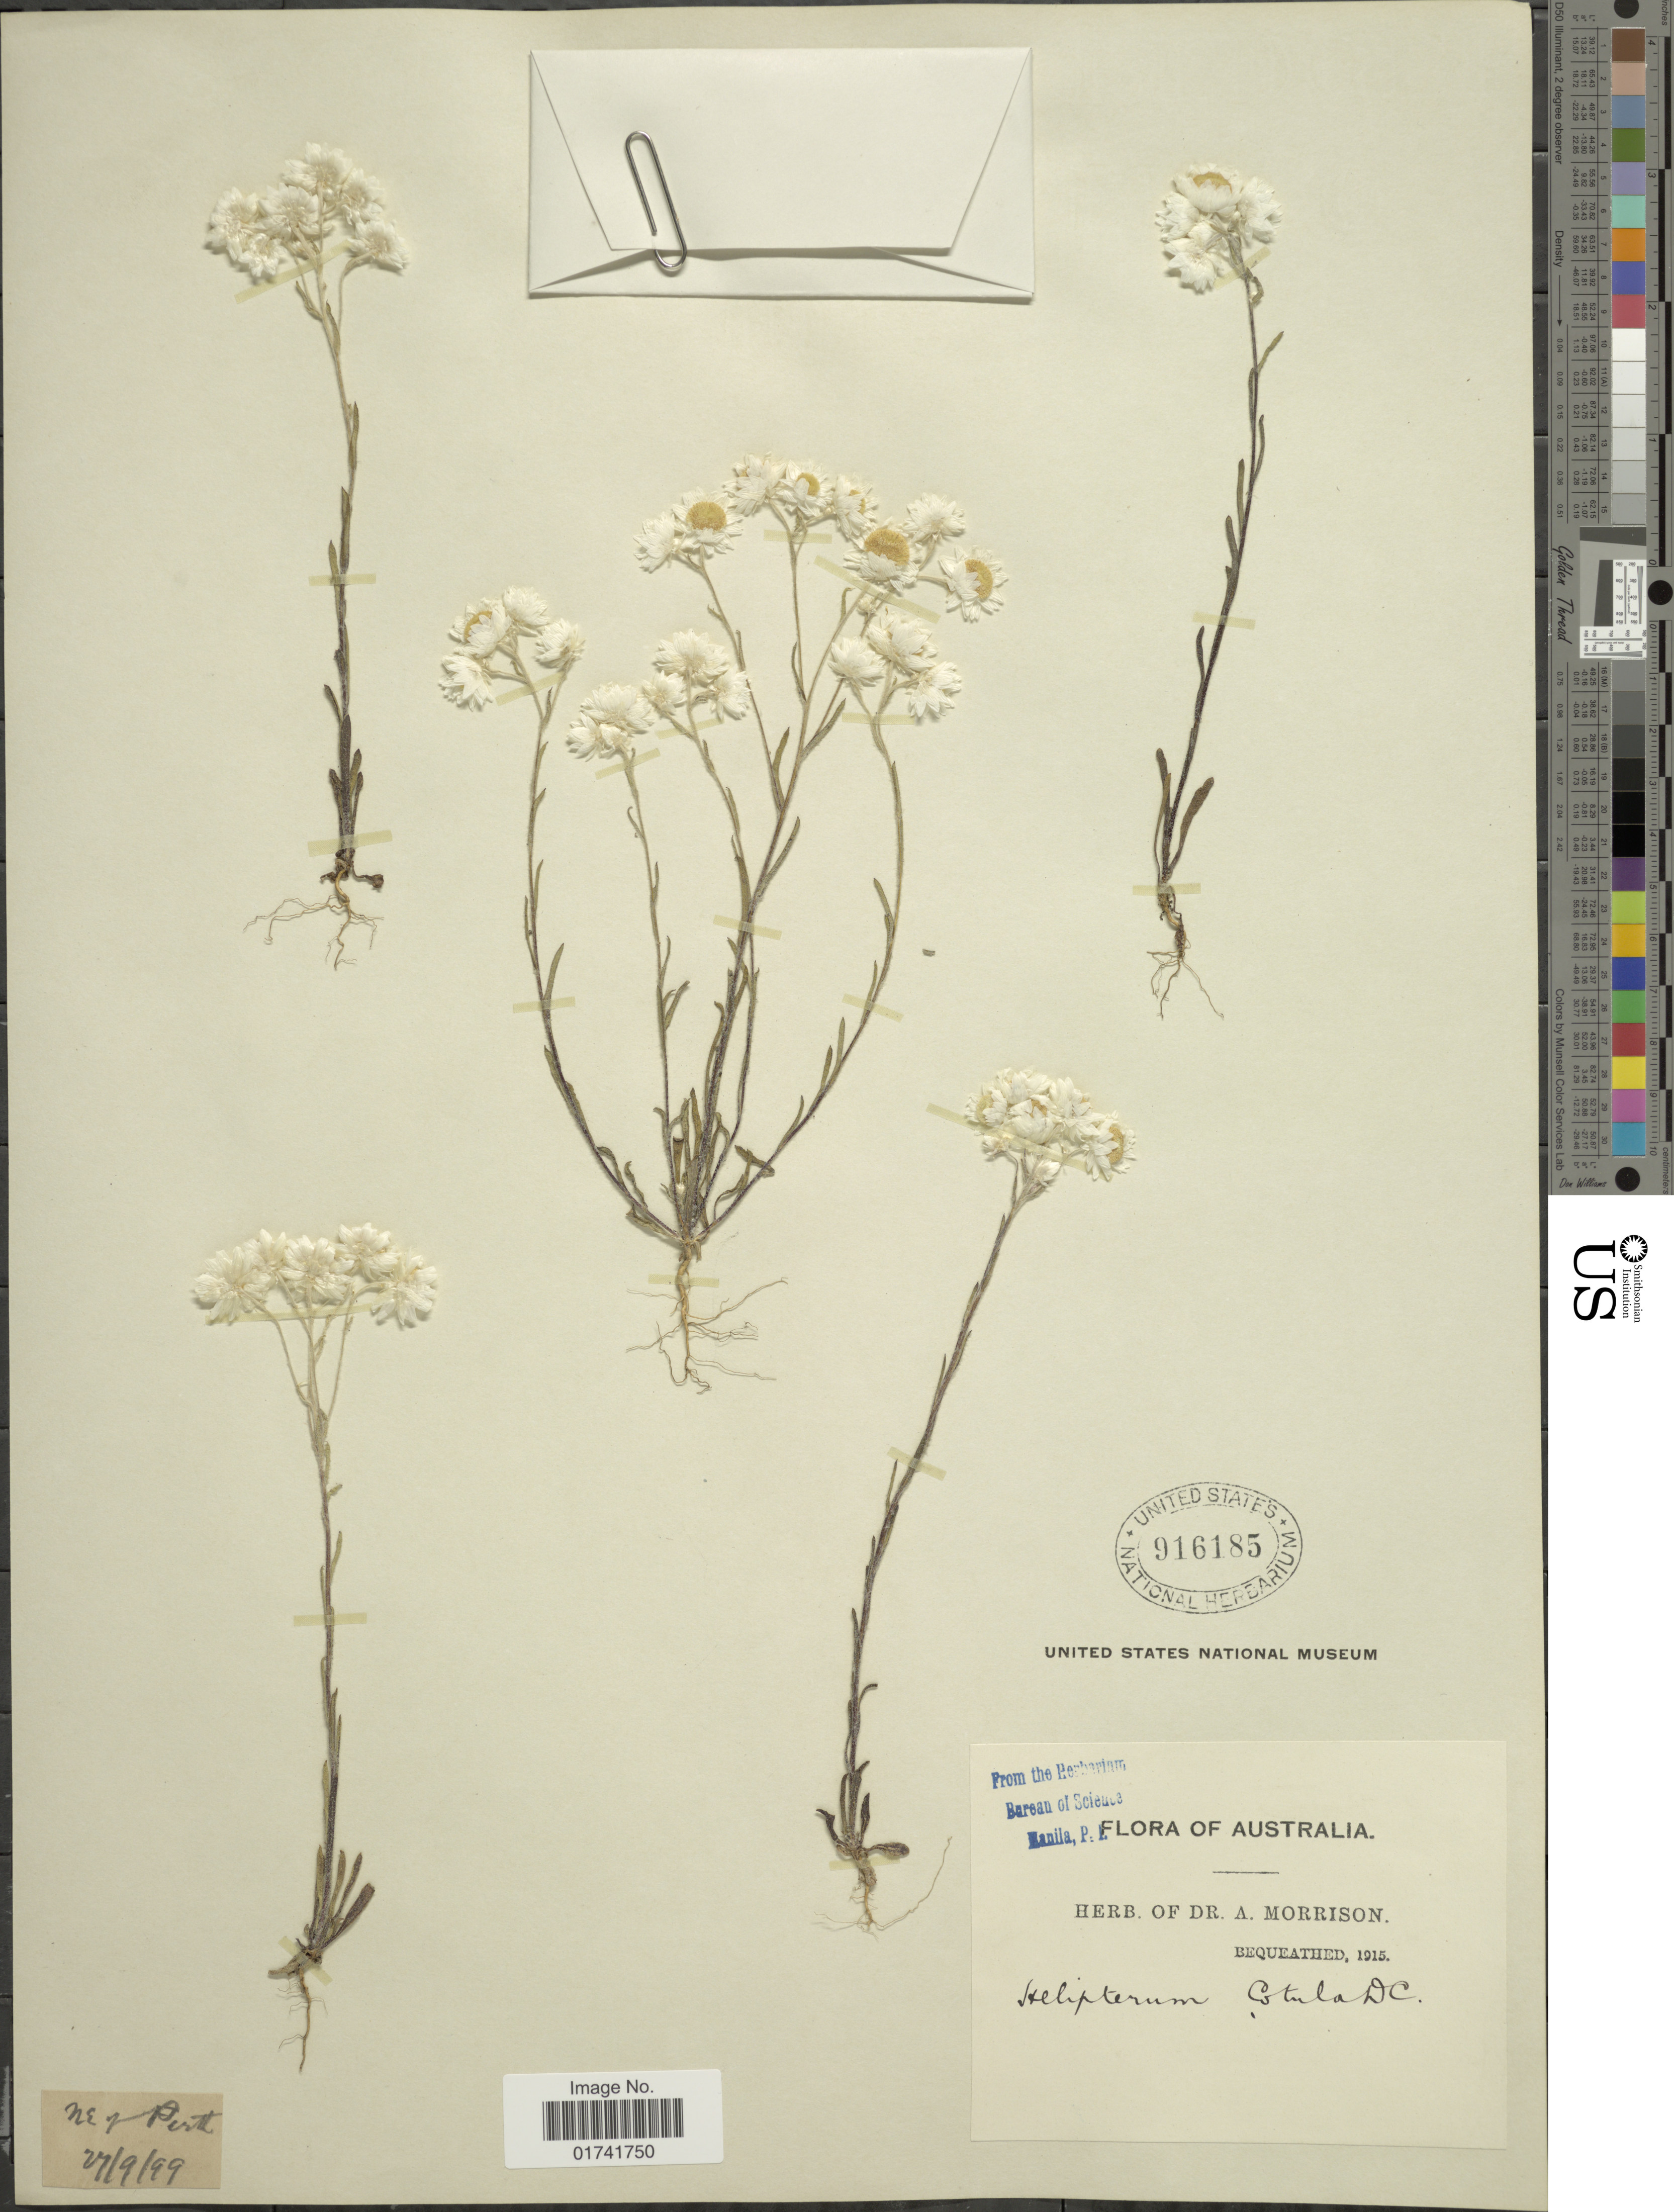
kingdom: Plantae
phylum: Tracheophyta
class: Magnoliopsida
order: Asterales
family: Asteraceae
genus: Hyalosperma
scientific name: Hyalosperma cotula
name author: (Benth.) Paul G. Wilson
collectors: ex herb. Dr. A. Morrison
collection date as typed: Transcribed d/m/y: 27/9/99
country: Australia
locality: NE Y Perth.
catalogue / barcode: US 916185